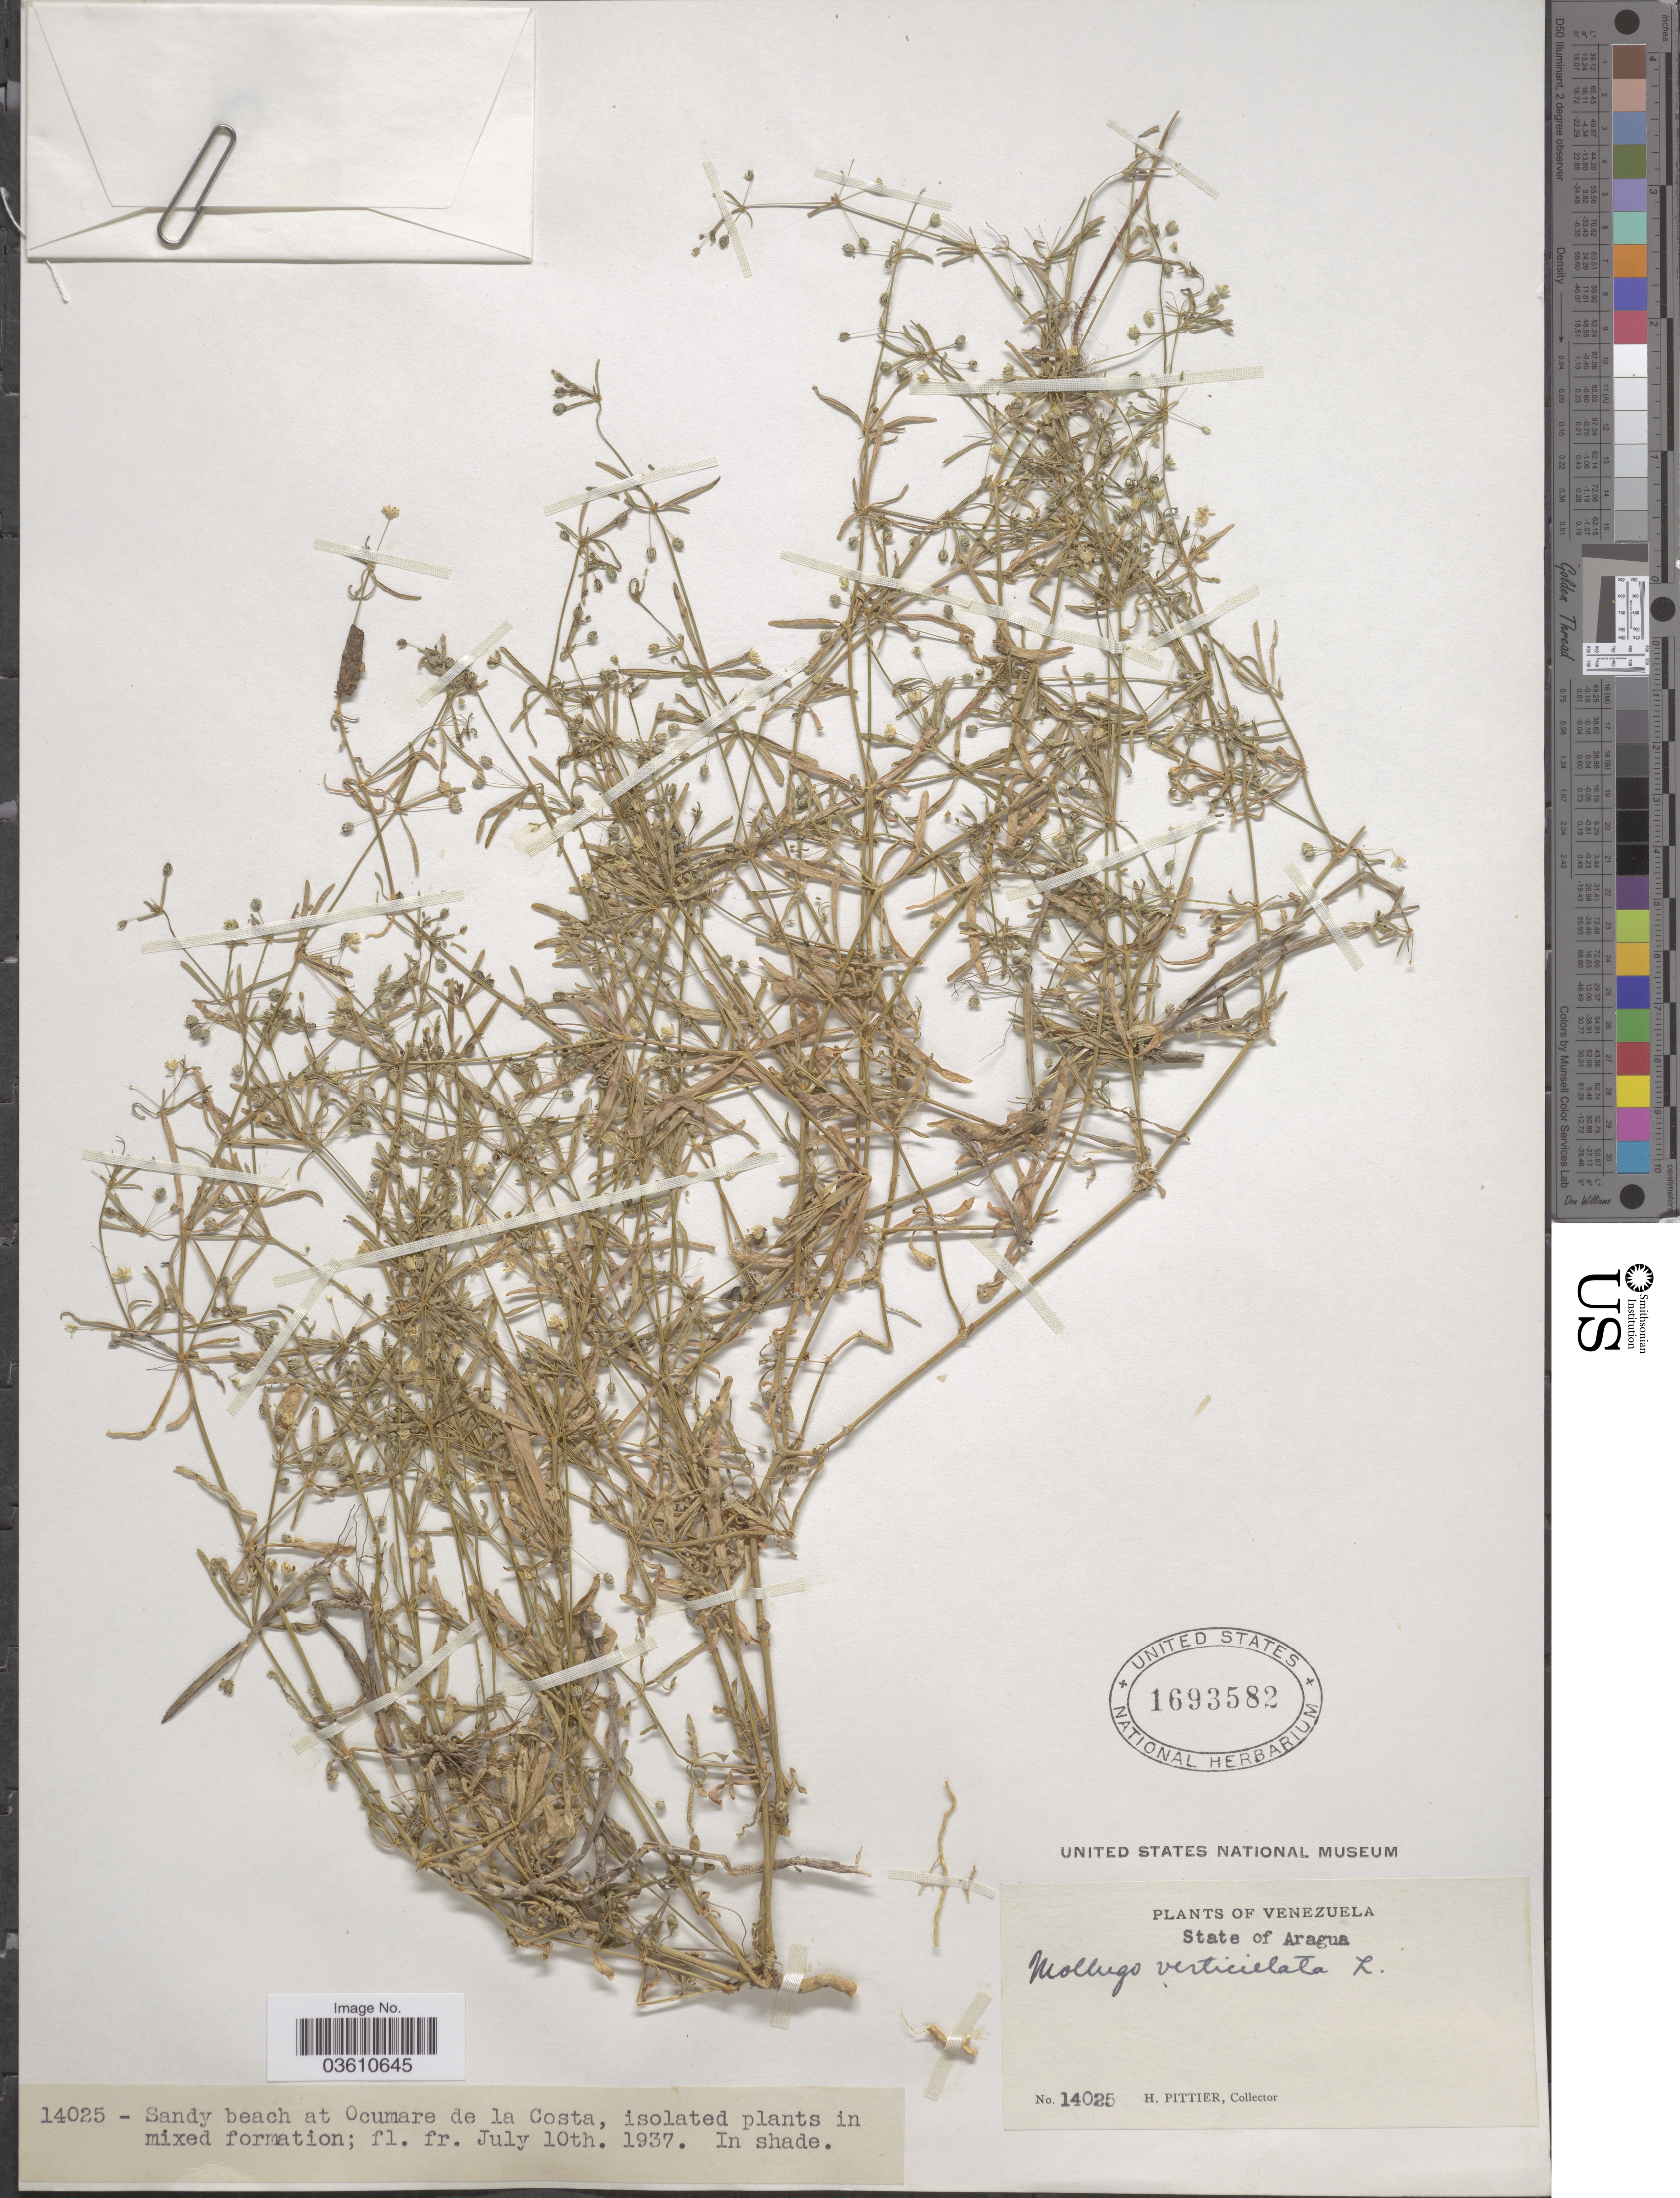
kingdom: Plantae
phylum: Tracheophyta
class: Magnoliopsida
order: Caryophyllales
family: Molluginaceae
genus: Mollugo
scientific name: Mollugo verticillata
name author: L.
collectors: H. F. Pittier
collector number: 14025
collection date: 1937-07-10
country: Venezuela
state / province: Aragua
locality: Sandy beach at Ocumare de la Costa.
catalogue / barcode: US 1693582